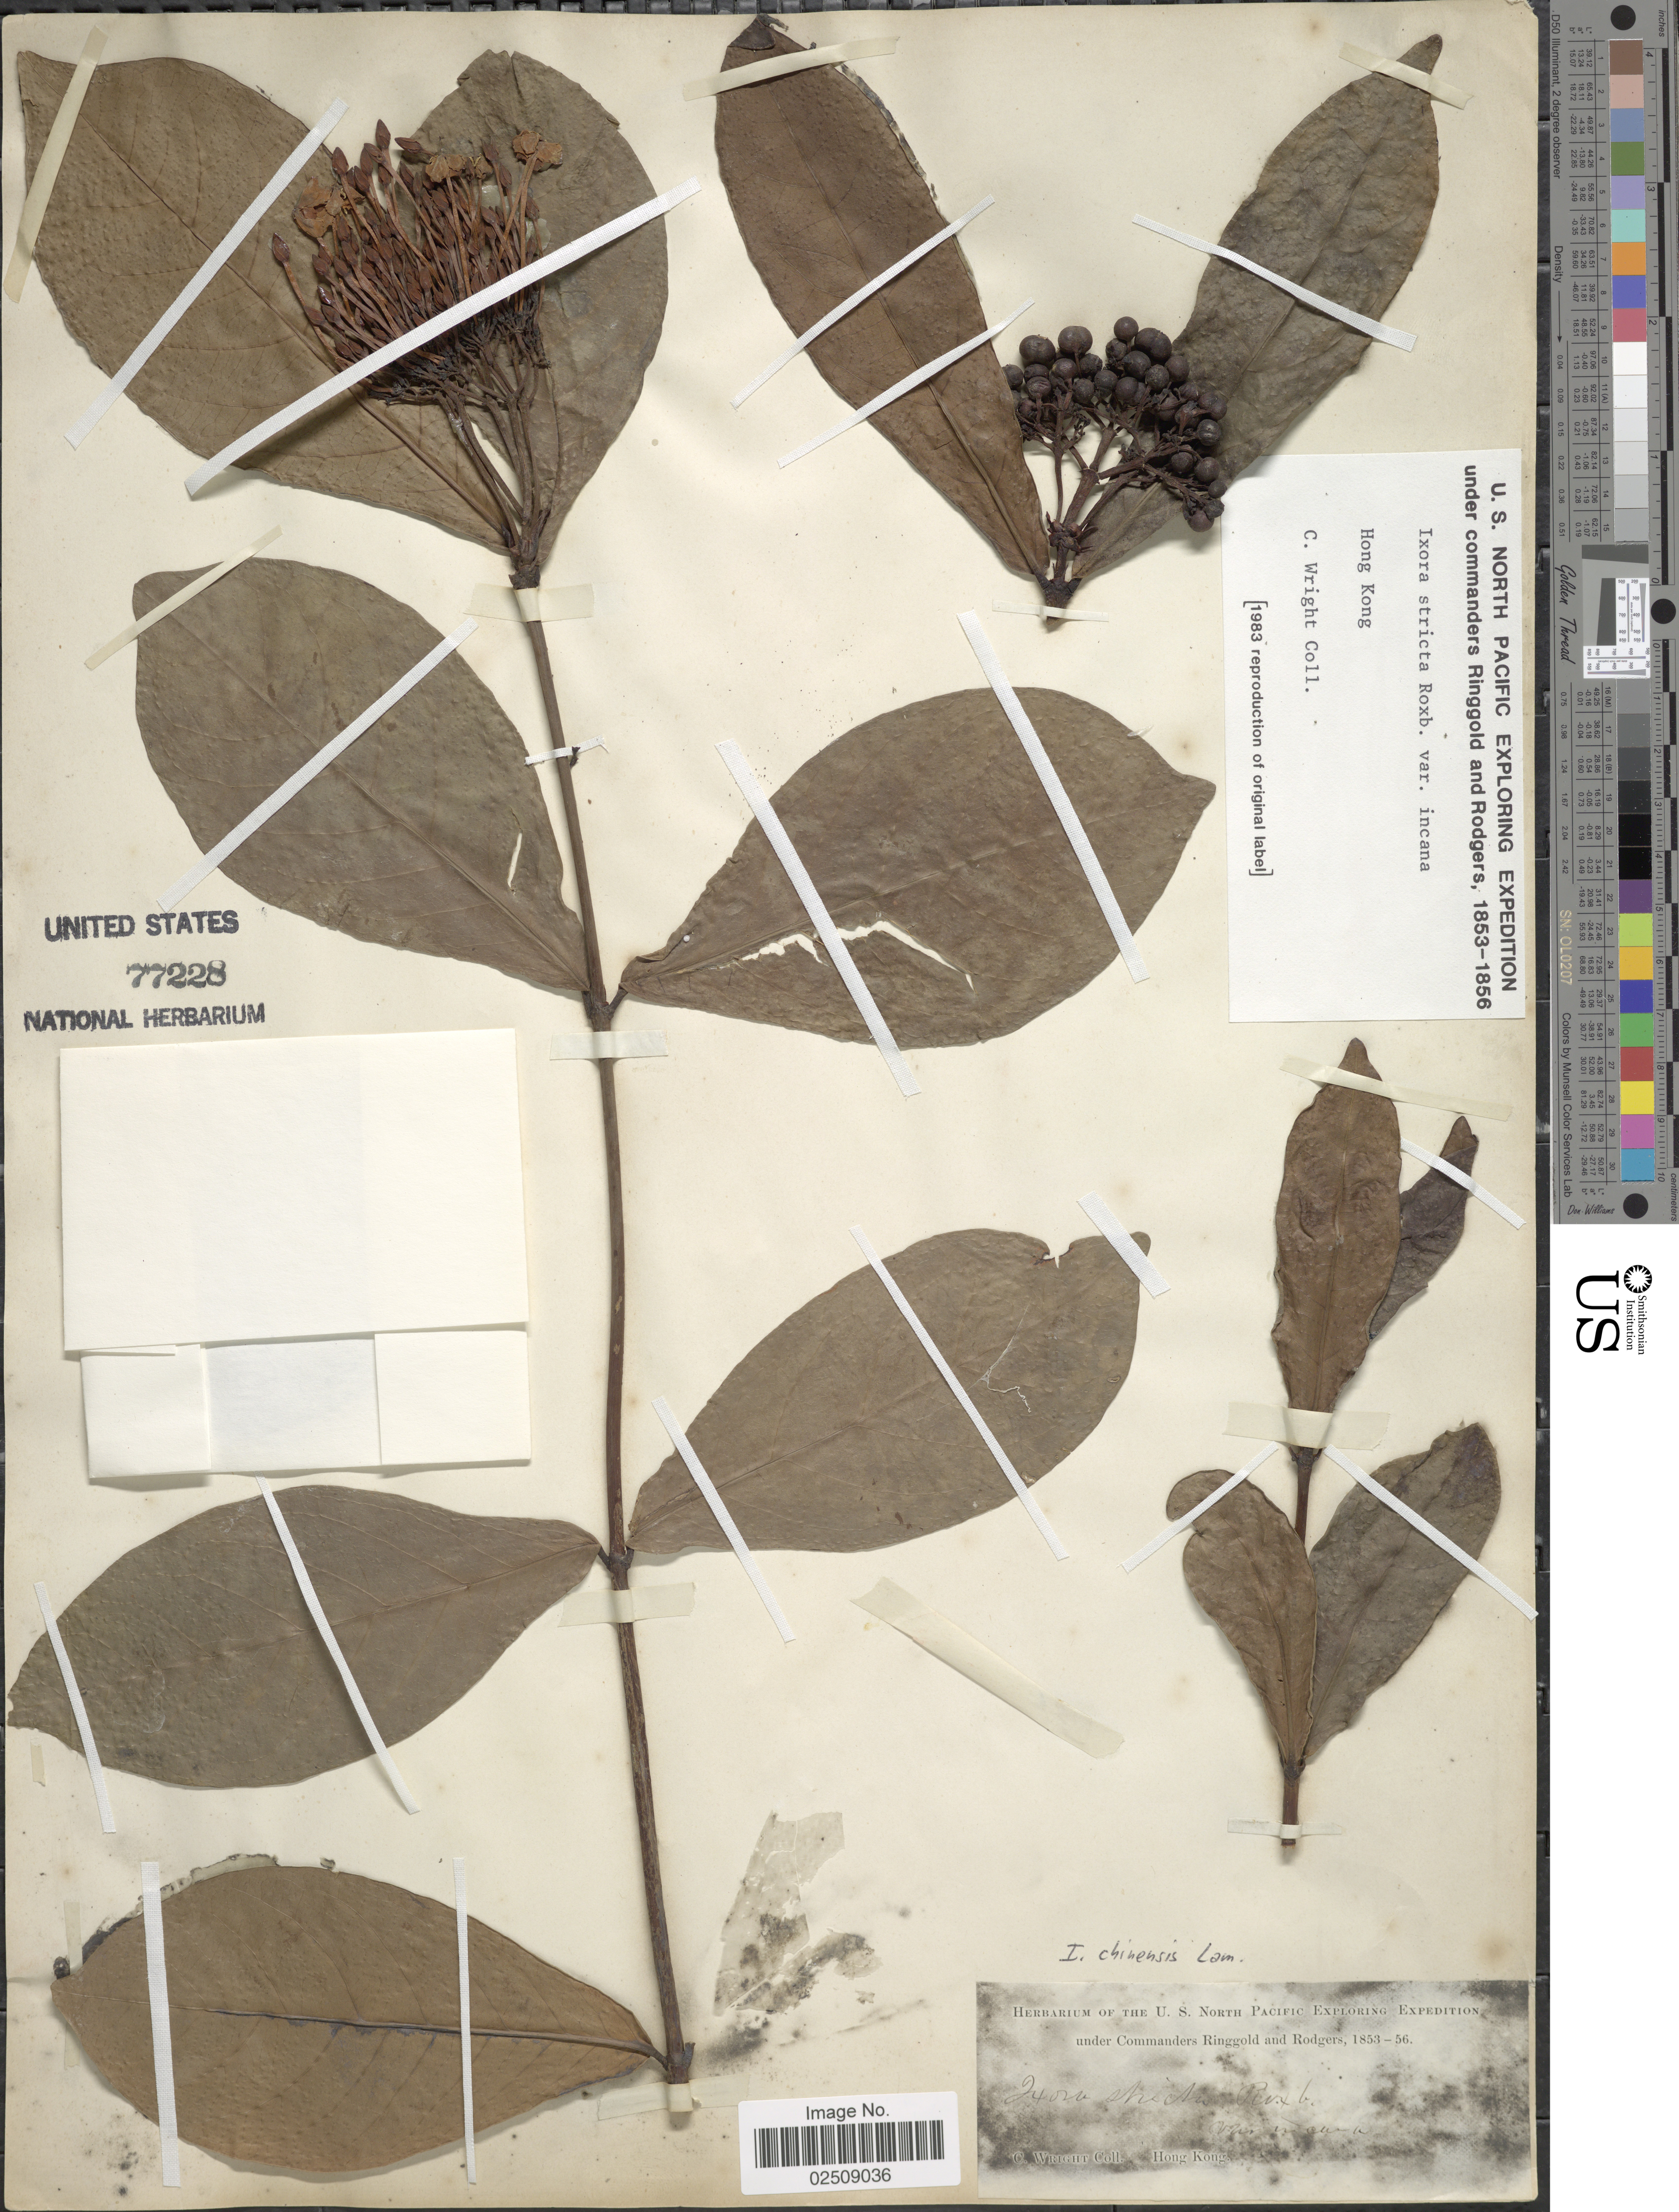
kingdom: Plantae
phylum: Tracheophyta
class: Magnoliopsida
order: Gentianales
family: Rubiaceae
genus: Ixora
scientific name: Ixora chinensis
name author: Lam.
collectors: C. Wright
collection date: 1853/1856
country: China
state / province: Hong Kong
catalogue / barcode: US 77228